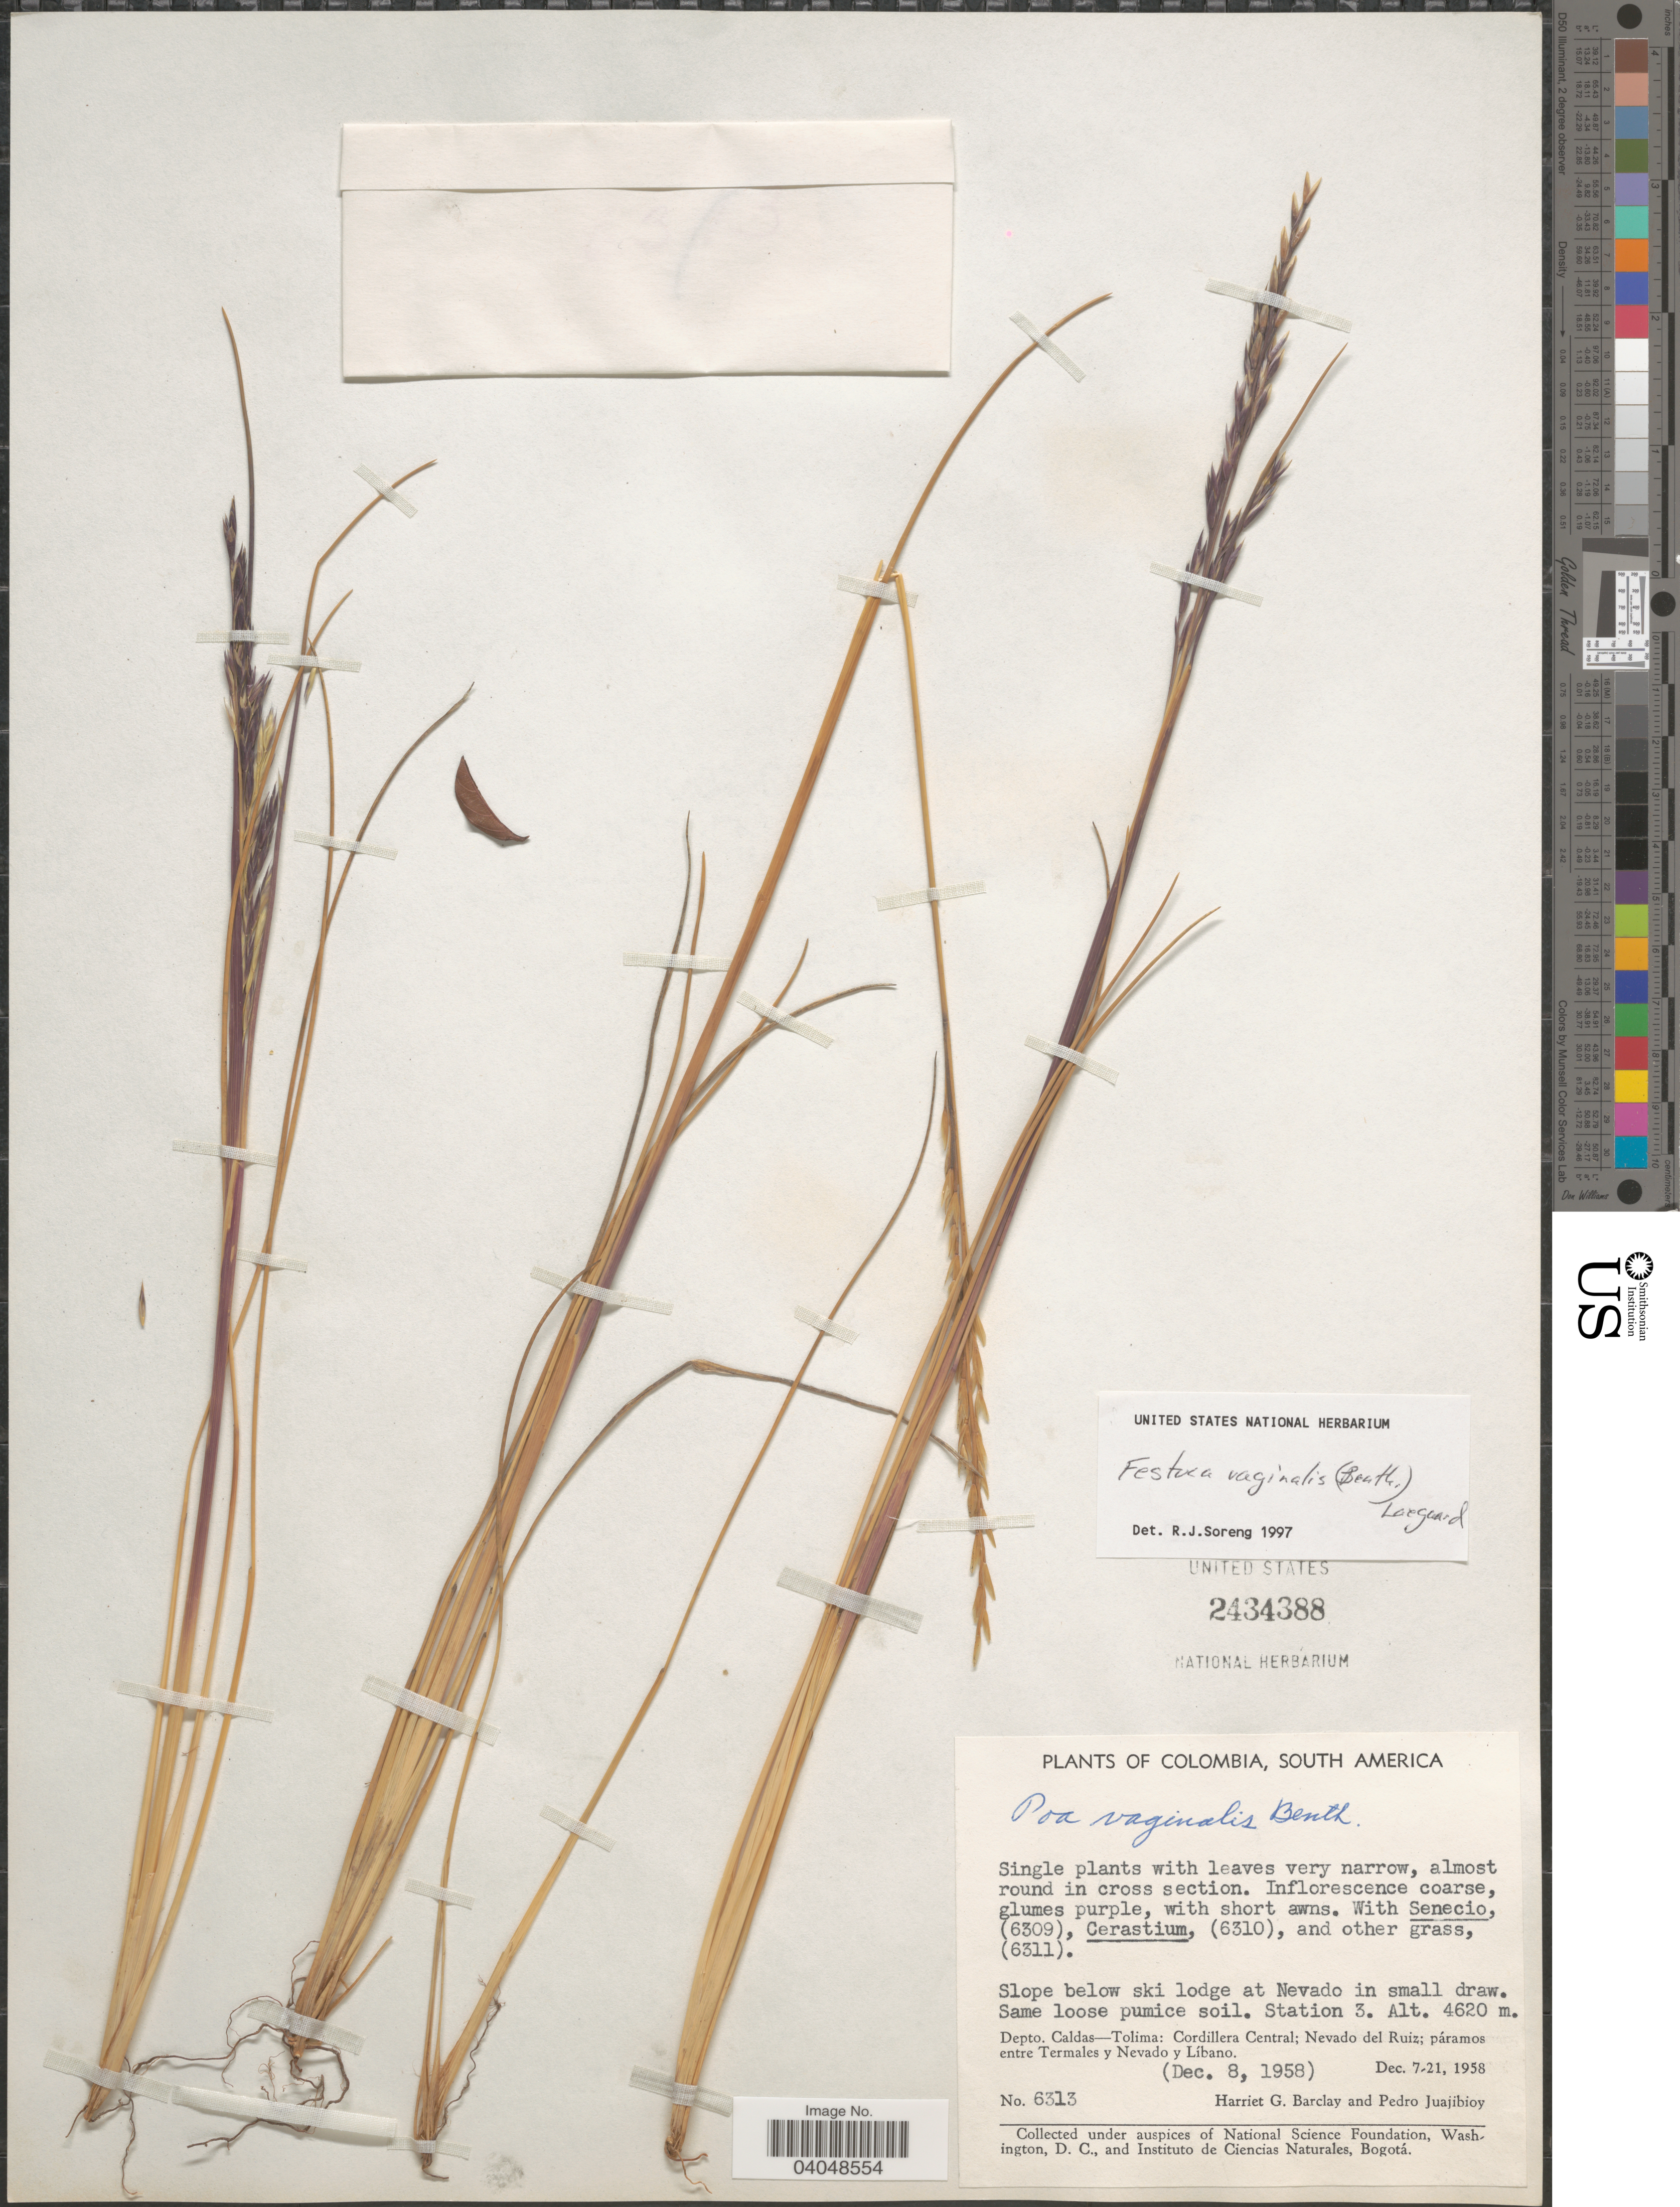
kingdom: Plantae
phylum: Tracheophyta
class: Liliopsida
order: Poales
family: Poaceae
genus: Festuca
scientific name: Festuca vaginalis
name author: (Benth.) Lægaard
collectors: H. G. Barclay & P. Juajibioy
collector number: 6313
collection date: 1958-12-18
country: Colombia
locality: Slope below ski lodge at Nevado in small draw. Station 3. Depto. Caldas-Tolima: Cordillera Central; Nevado del Ruiz; páramos entre Termales y Nevado y Líbano.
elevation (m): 4620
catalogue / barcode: US 2434388